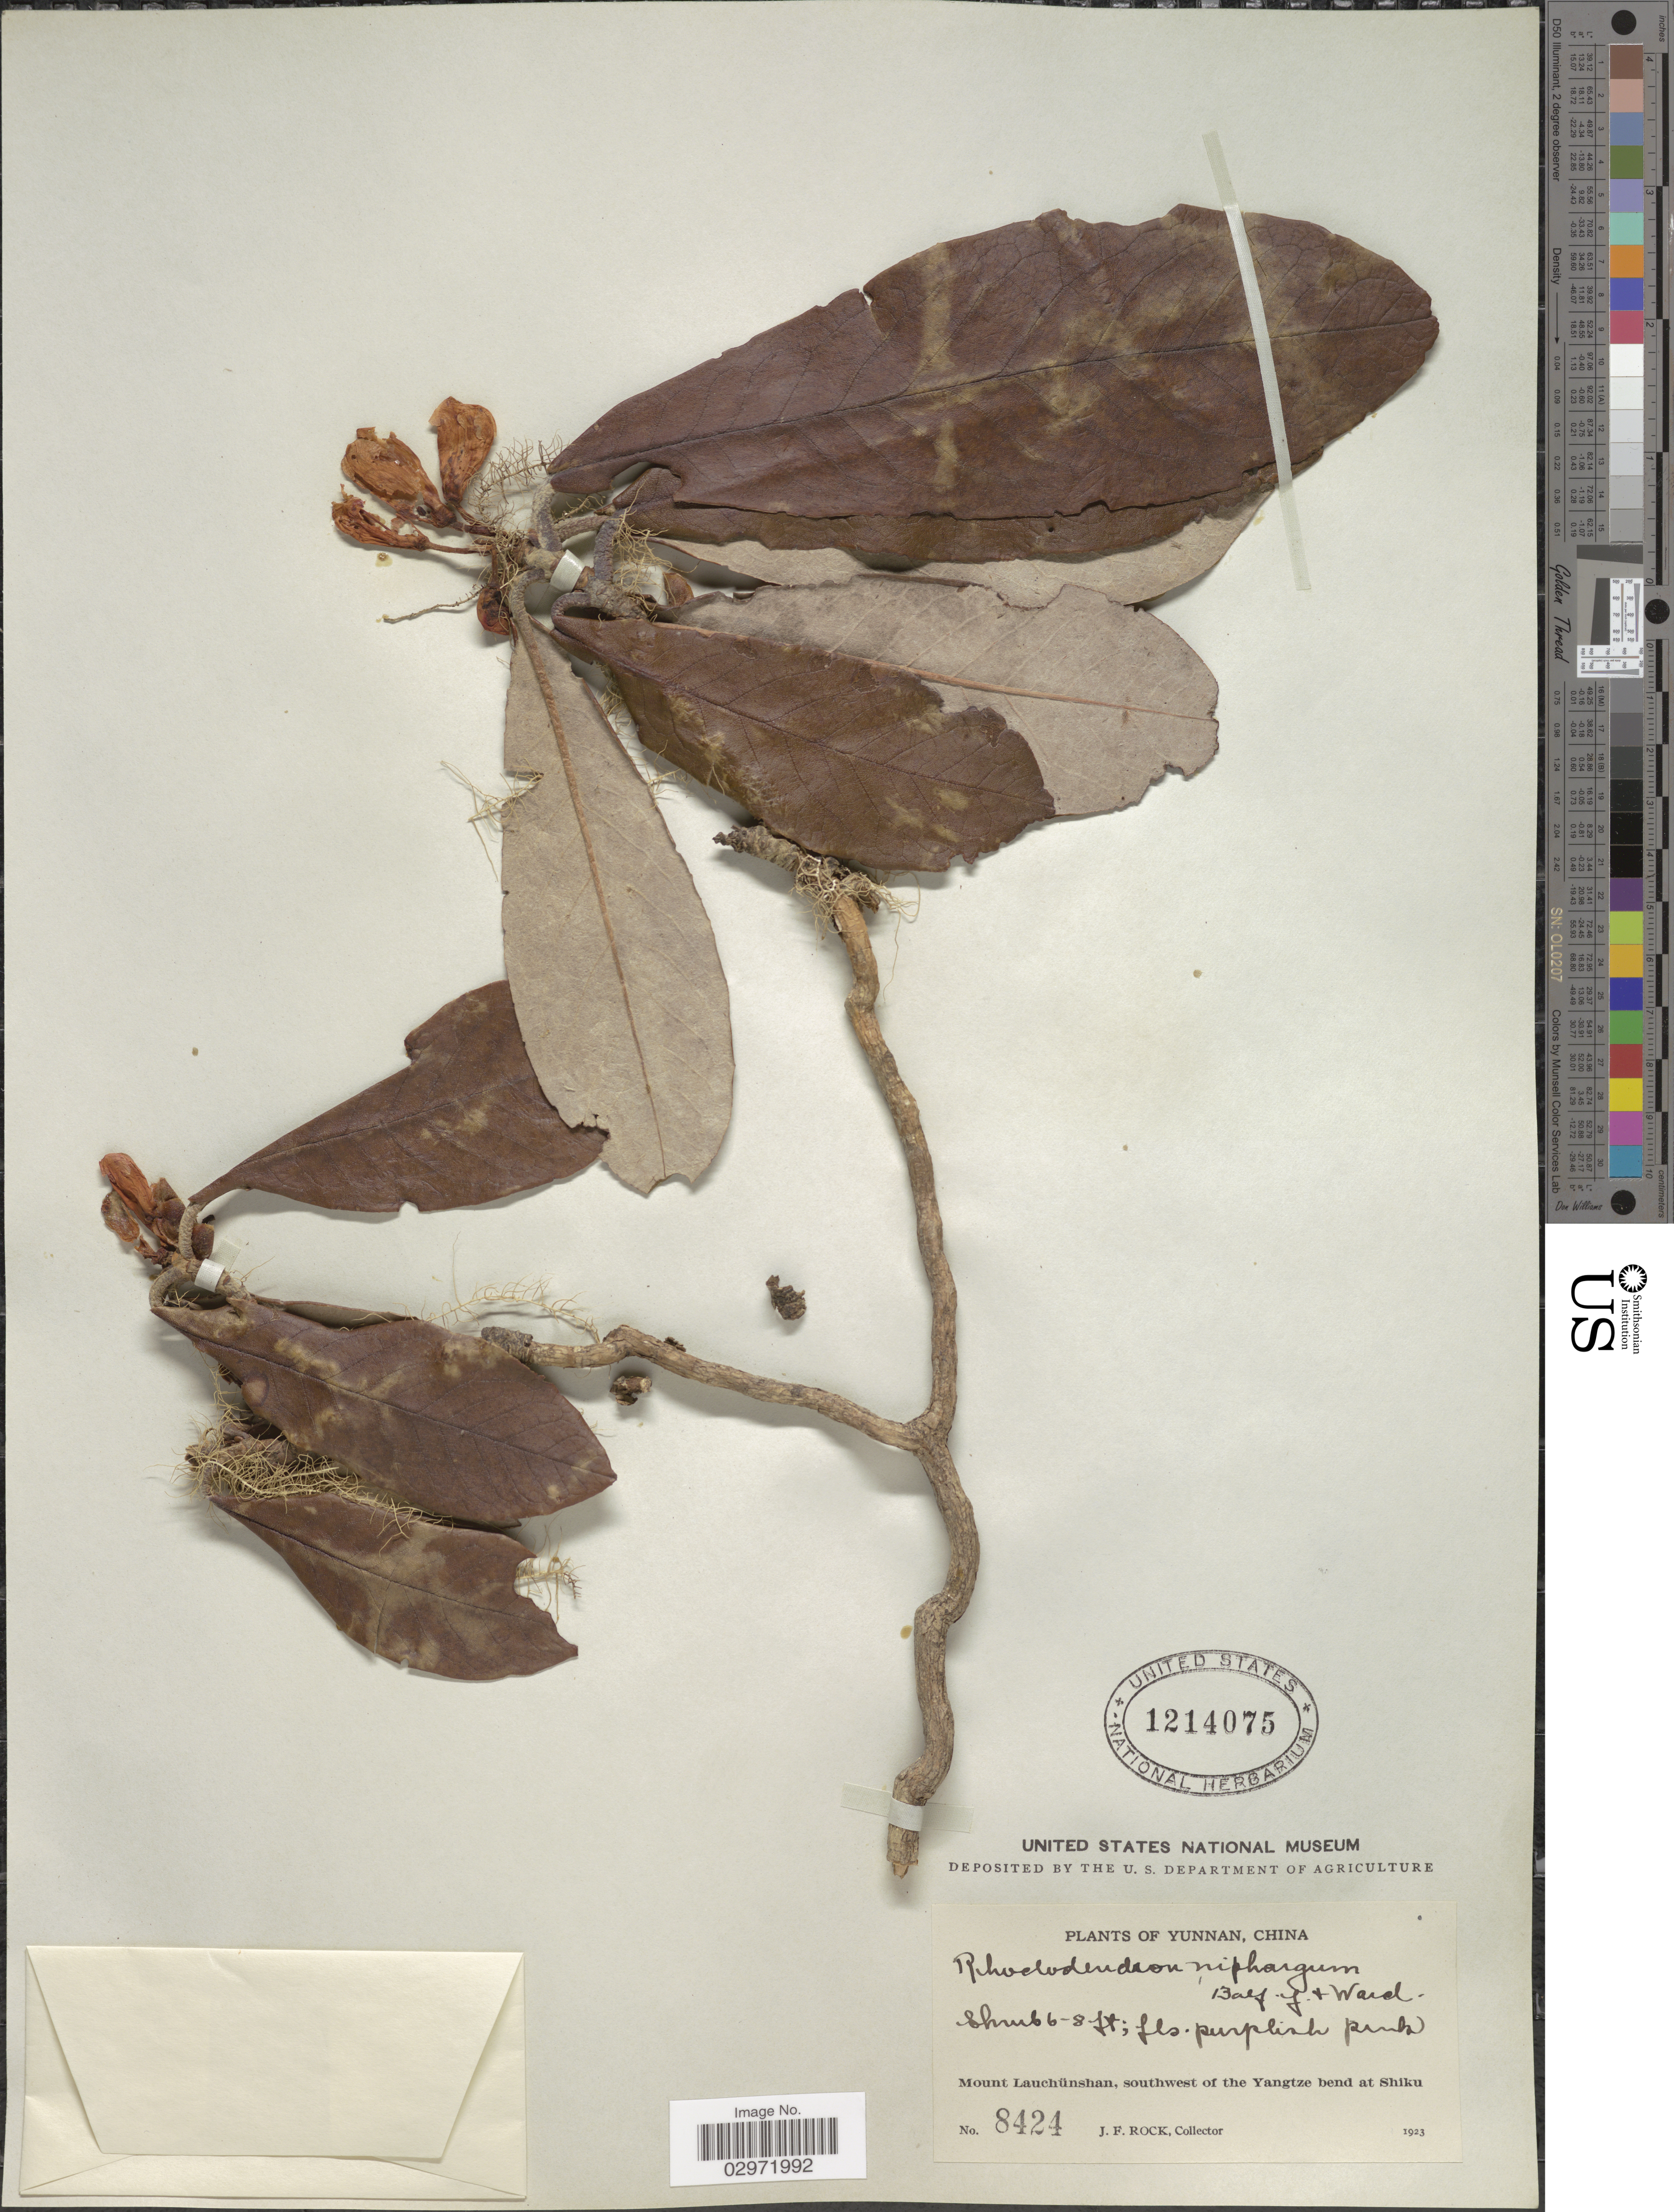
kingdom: Plantae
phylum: Tracheophyta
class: Magnoliopsida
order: Ericales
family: Ericaceae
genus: Rhododendron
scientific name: Rhododendron niphargum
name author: Balf. f. & Kingdon-Ward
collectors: J. Rock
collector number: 8424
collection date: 1923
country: China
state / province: Yunnan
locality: Mount Lauchünshan, southwest of the Yangtze bend at Shiku.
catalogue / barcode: US 1214075